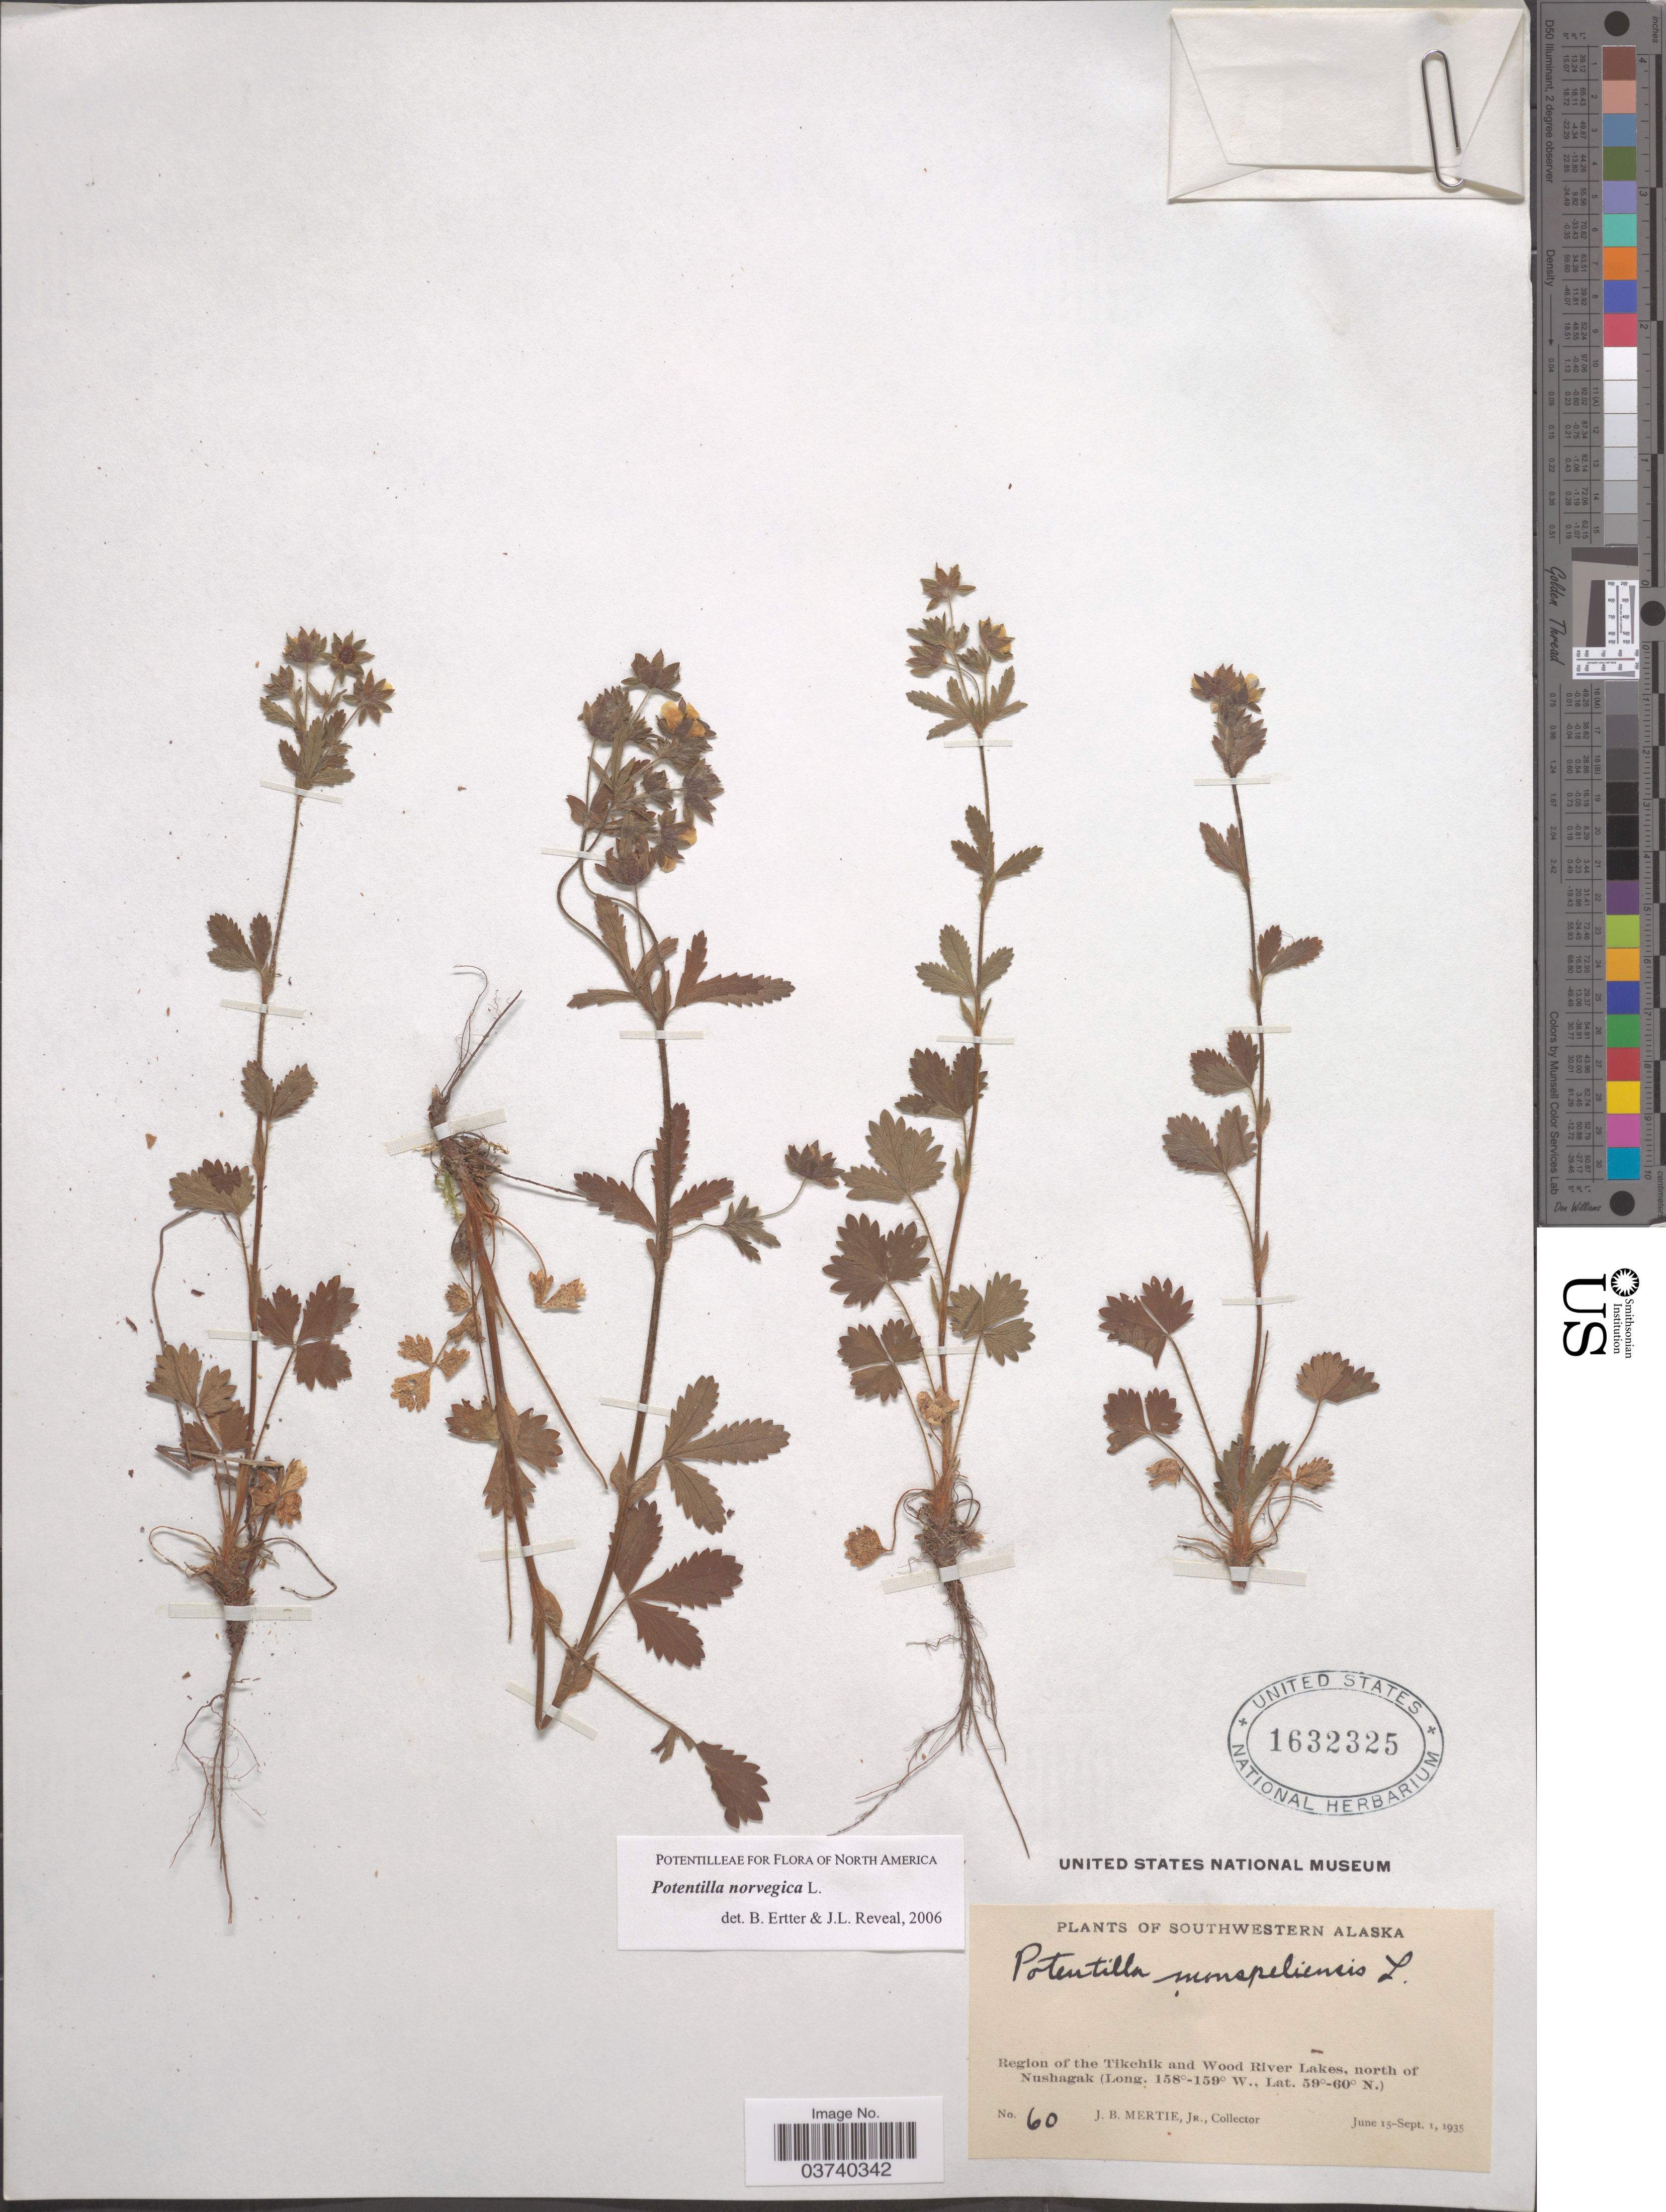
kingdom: Plantae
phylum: Tracheophyta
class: Magnoliopsida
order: Rosales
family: Rosaceae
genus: Potentilla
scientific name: Potentilla norvegica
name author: L.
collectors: J. Mertie Jr.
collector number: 60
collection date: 1935-06-15/1935-09-01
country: United States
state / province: Alaska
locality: Southwestern Alaska. Region of the Tikchik and Wood River Lakes, north of Nushagak.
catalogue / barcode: US 1632325